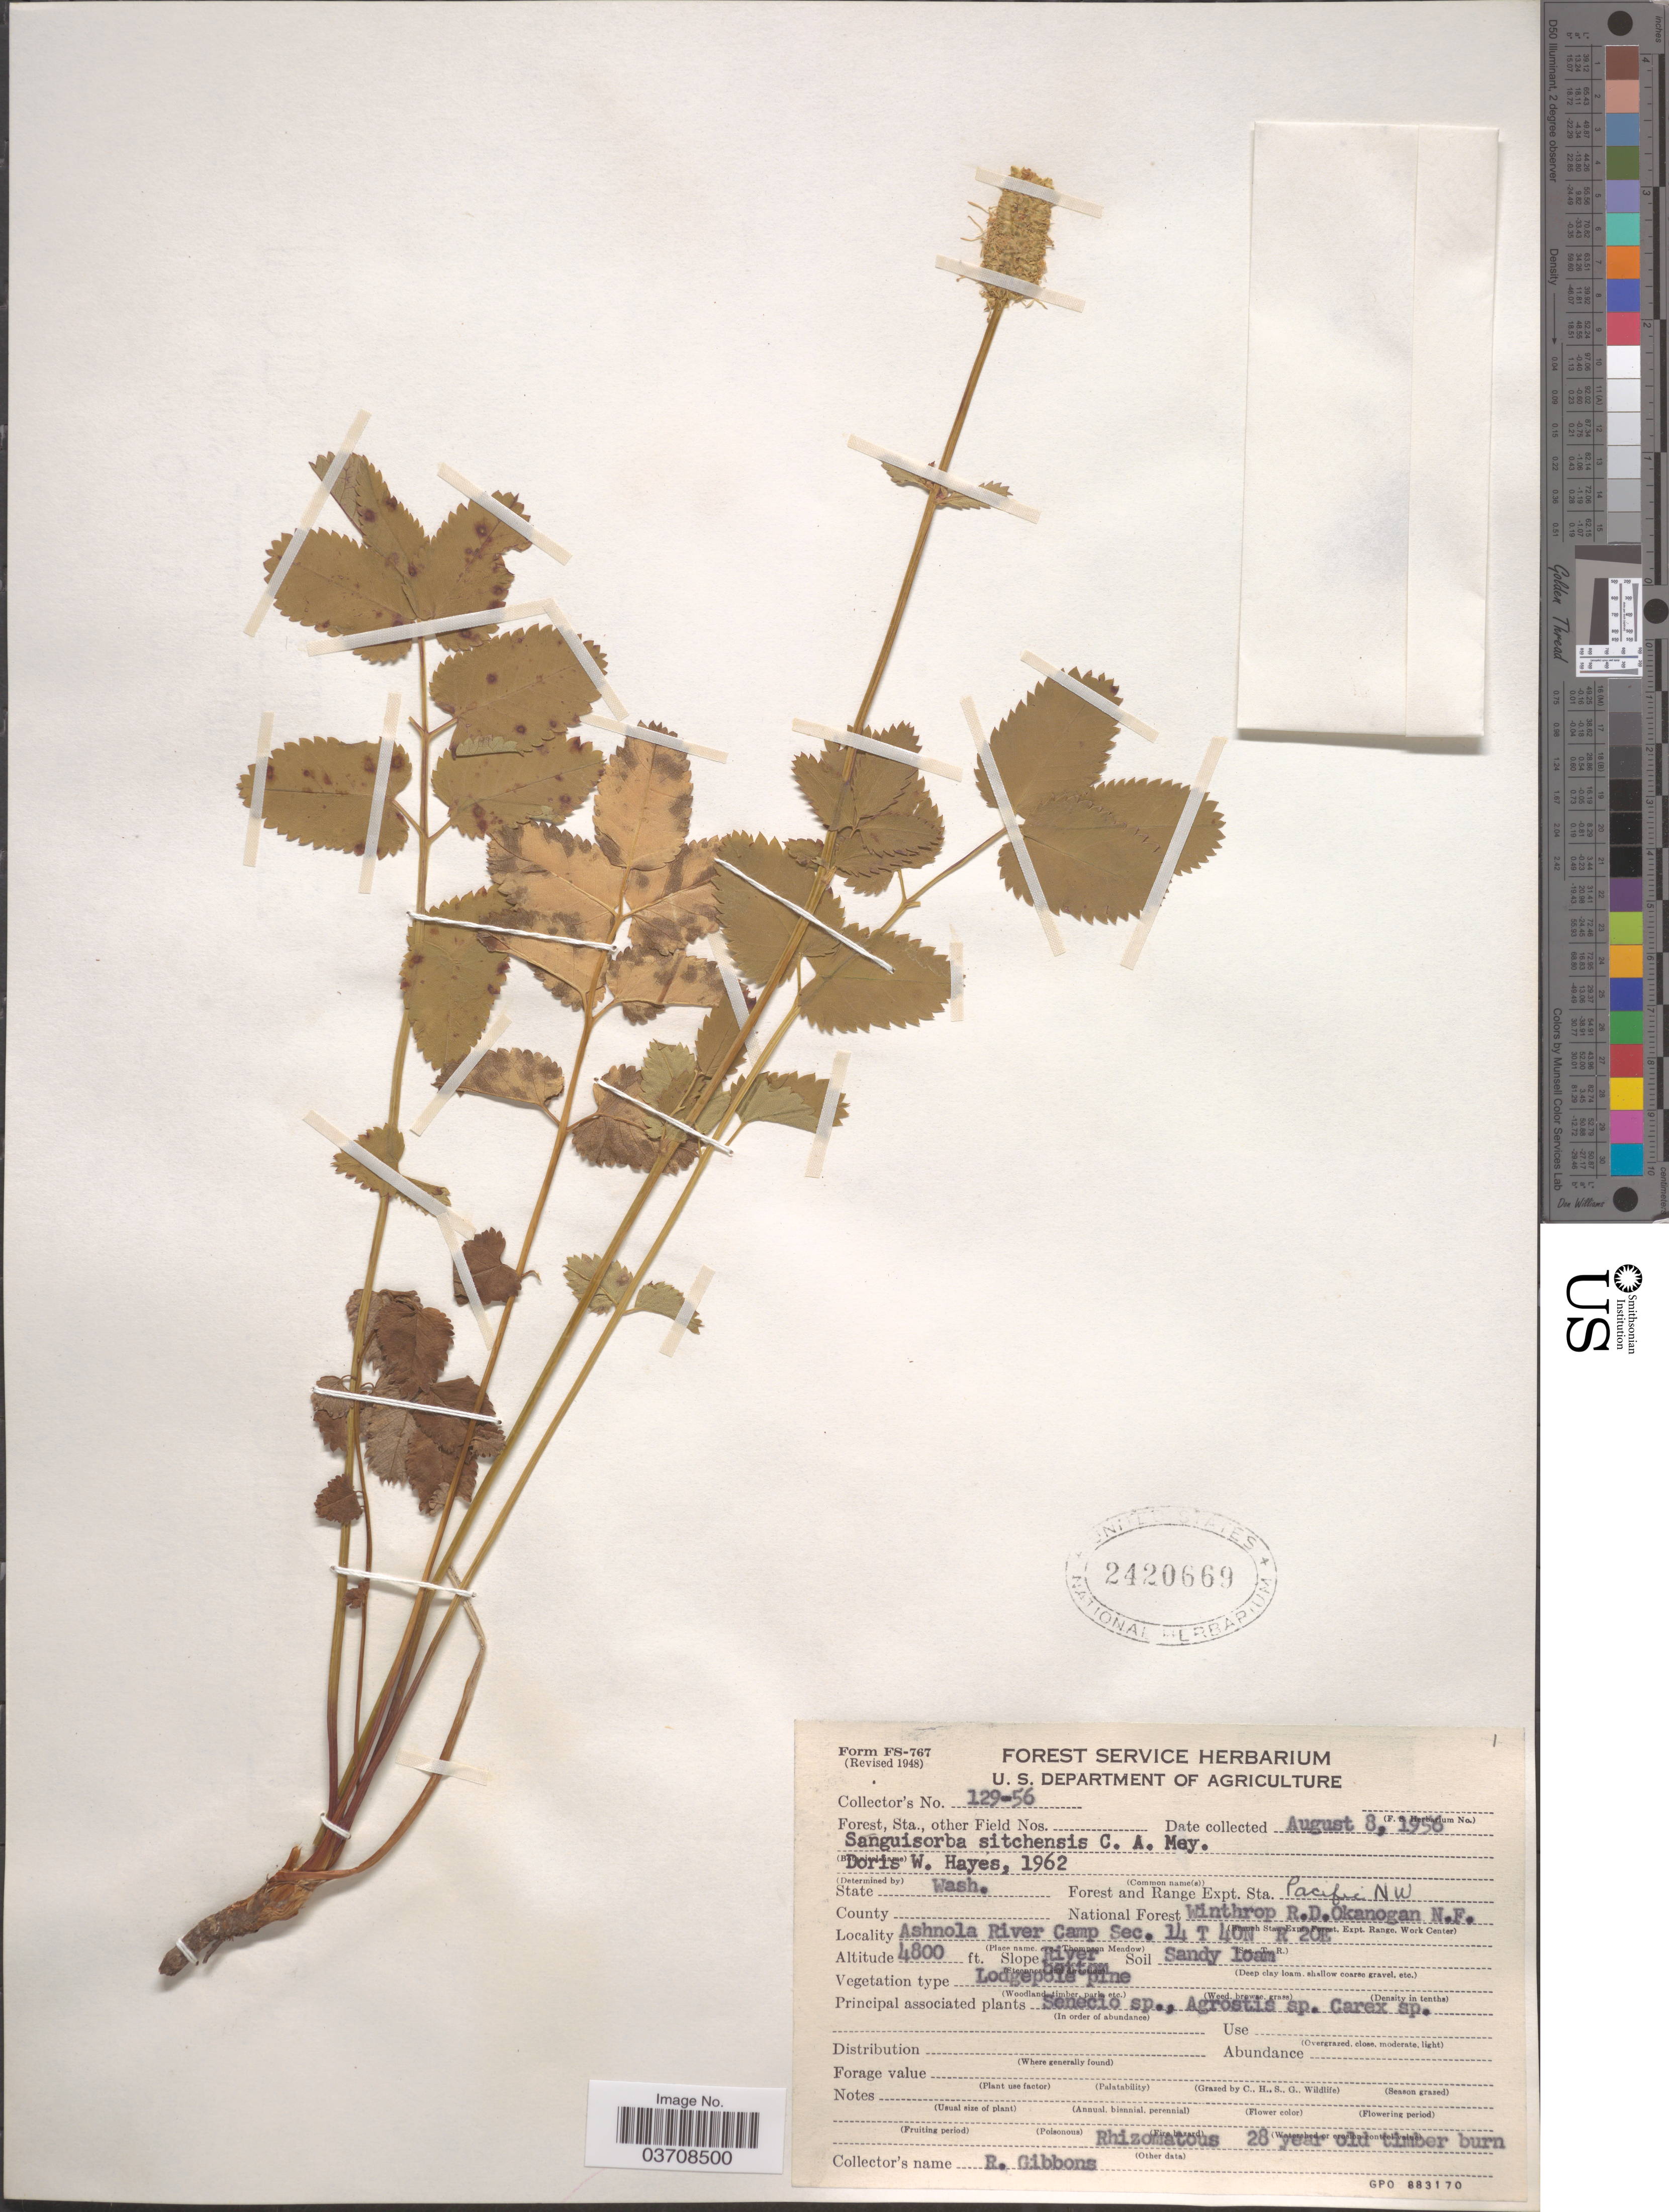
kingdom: Plantae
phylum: Tracheophyta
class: Magnoliopsida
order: Rosales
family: Rosaceae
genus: Sanguisorba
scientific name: Sanguisorba stipulata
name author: Raf.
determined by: Strong, Mark T., (BOT), Smithsonian Institution - National Museum of Natural History (UNITED STATES)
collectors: R. Gibbons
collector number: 129-56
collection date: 1956-08-08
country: United States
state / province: Washington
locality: Forest and Range Expt. Sta. Pacific NW. National forest Winthrop R.D.Okanogan N.F. Ashnola River Camp Sec. 14 T 40N R 20E.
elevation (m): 1463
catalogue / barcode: US 2420669